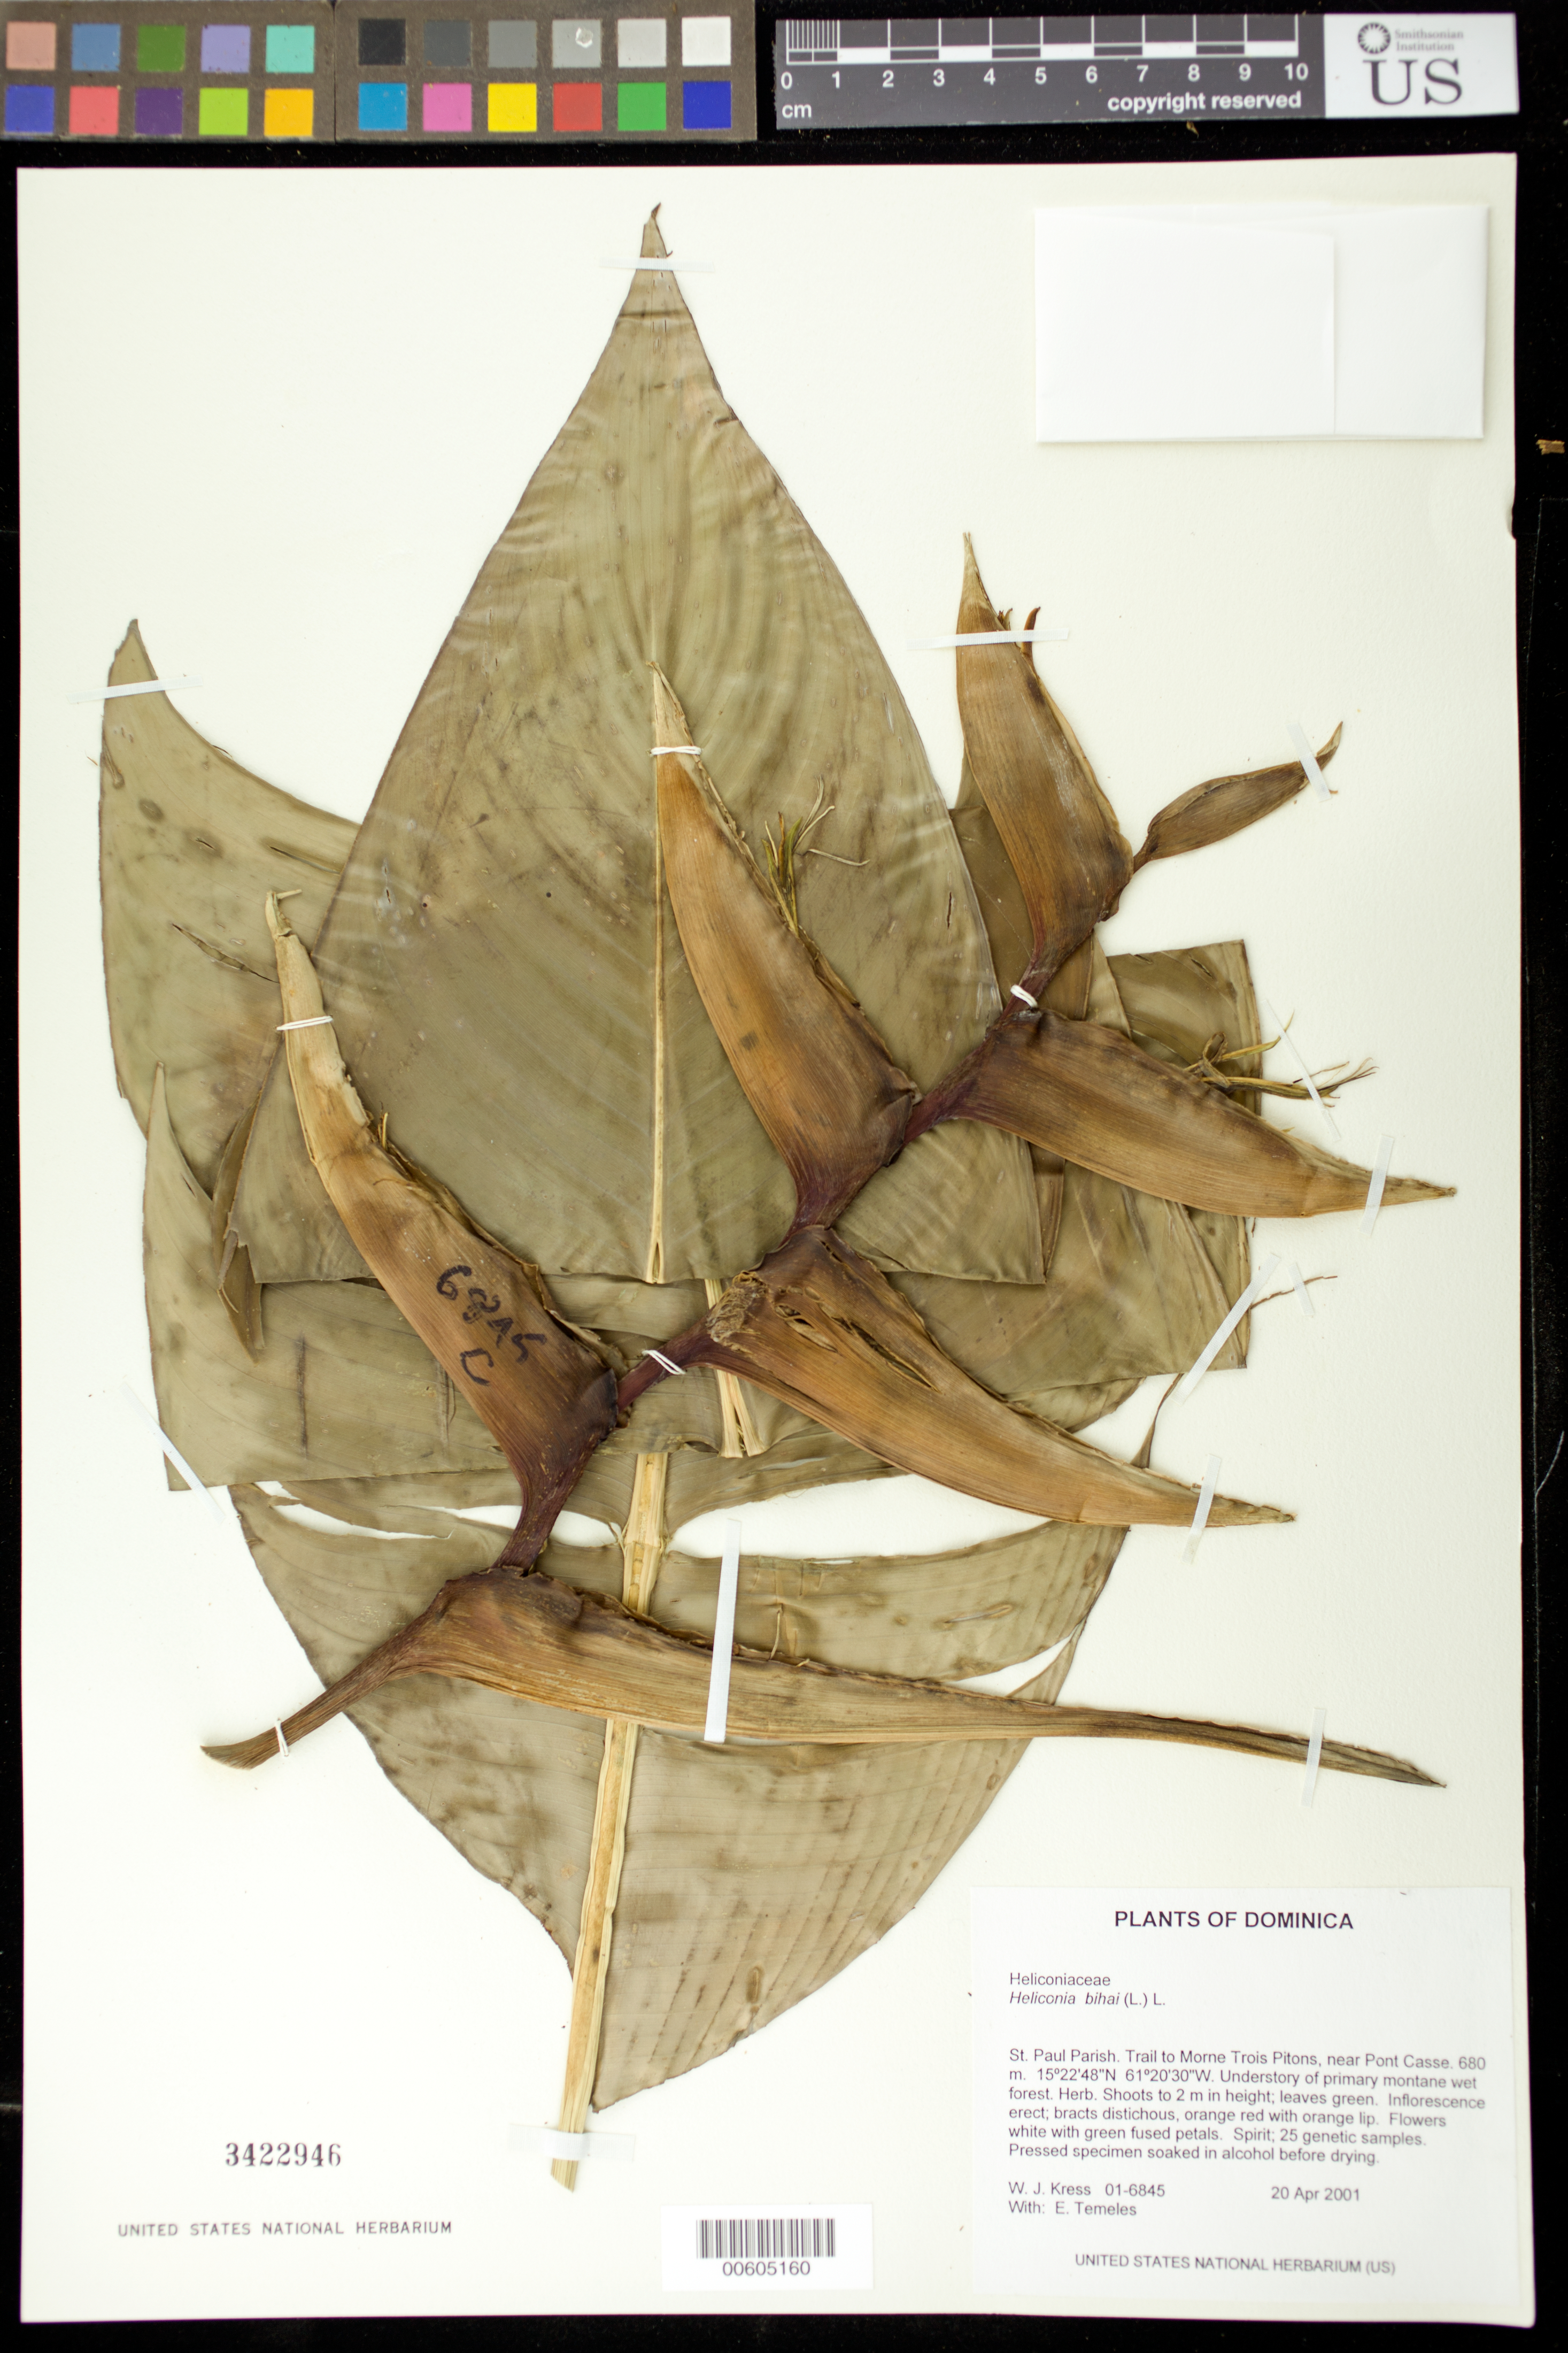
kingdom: Plantae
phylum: Tracheophyta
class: Liliopsida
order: Zingiberales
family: Heliconiaceae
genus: Heliconia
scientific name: Heliconia bihai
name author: (L.) L.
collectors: W. J. Kress & E. Temeles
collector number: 01-6845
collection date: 2001-04-20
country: Dominica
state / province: St. Paul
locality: Trail to Morne Trois Pitons, near Pont Casse.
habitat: Understory of primary montane wet forest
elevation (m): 680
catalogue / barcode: US 3422946